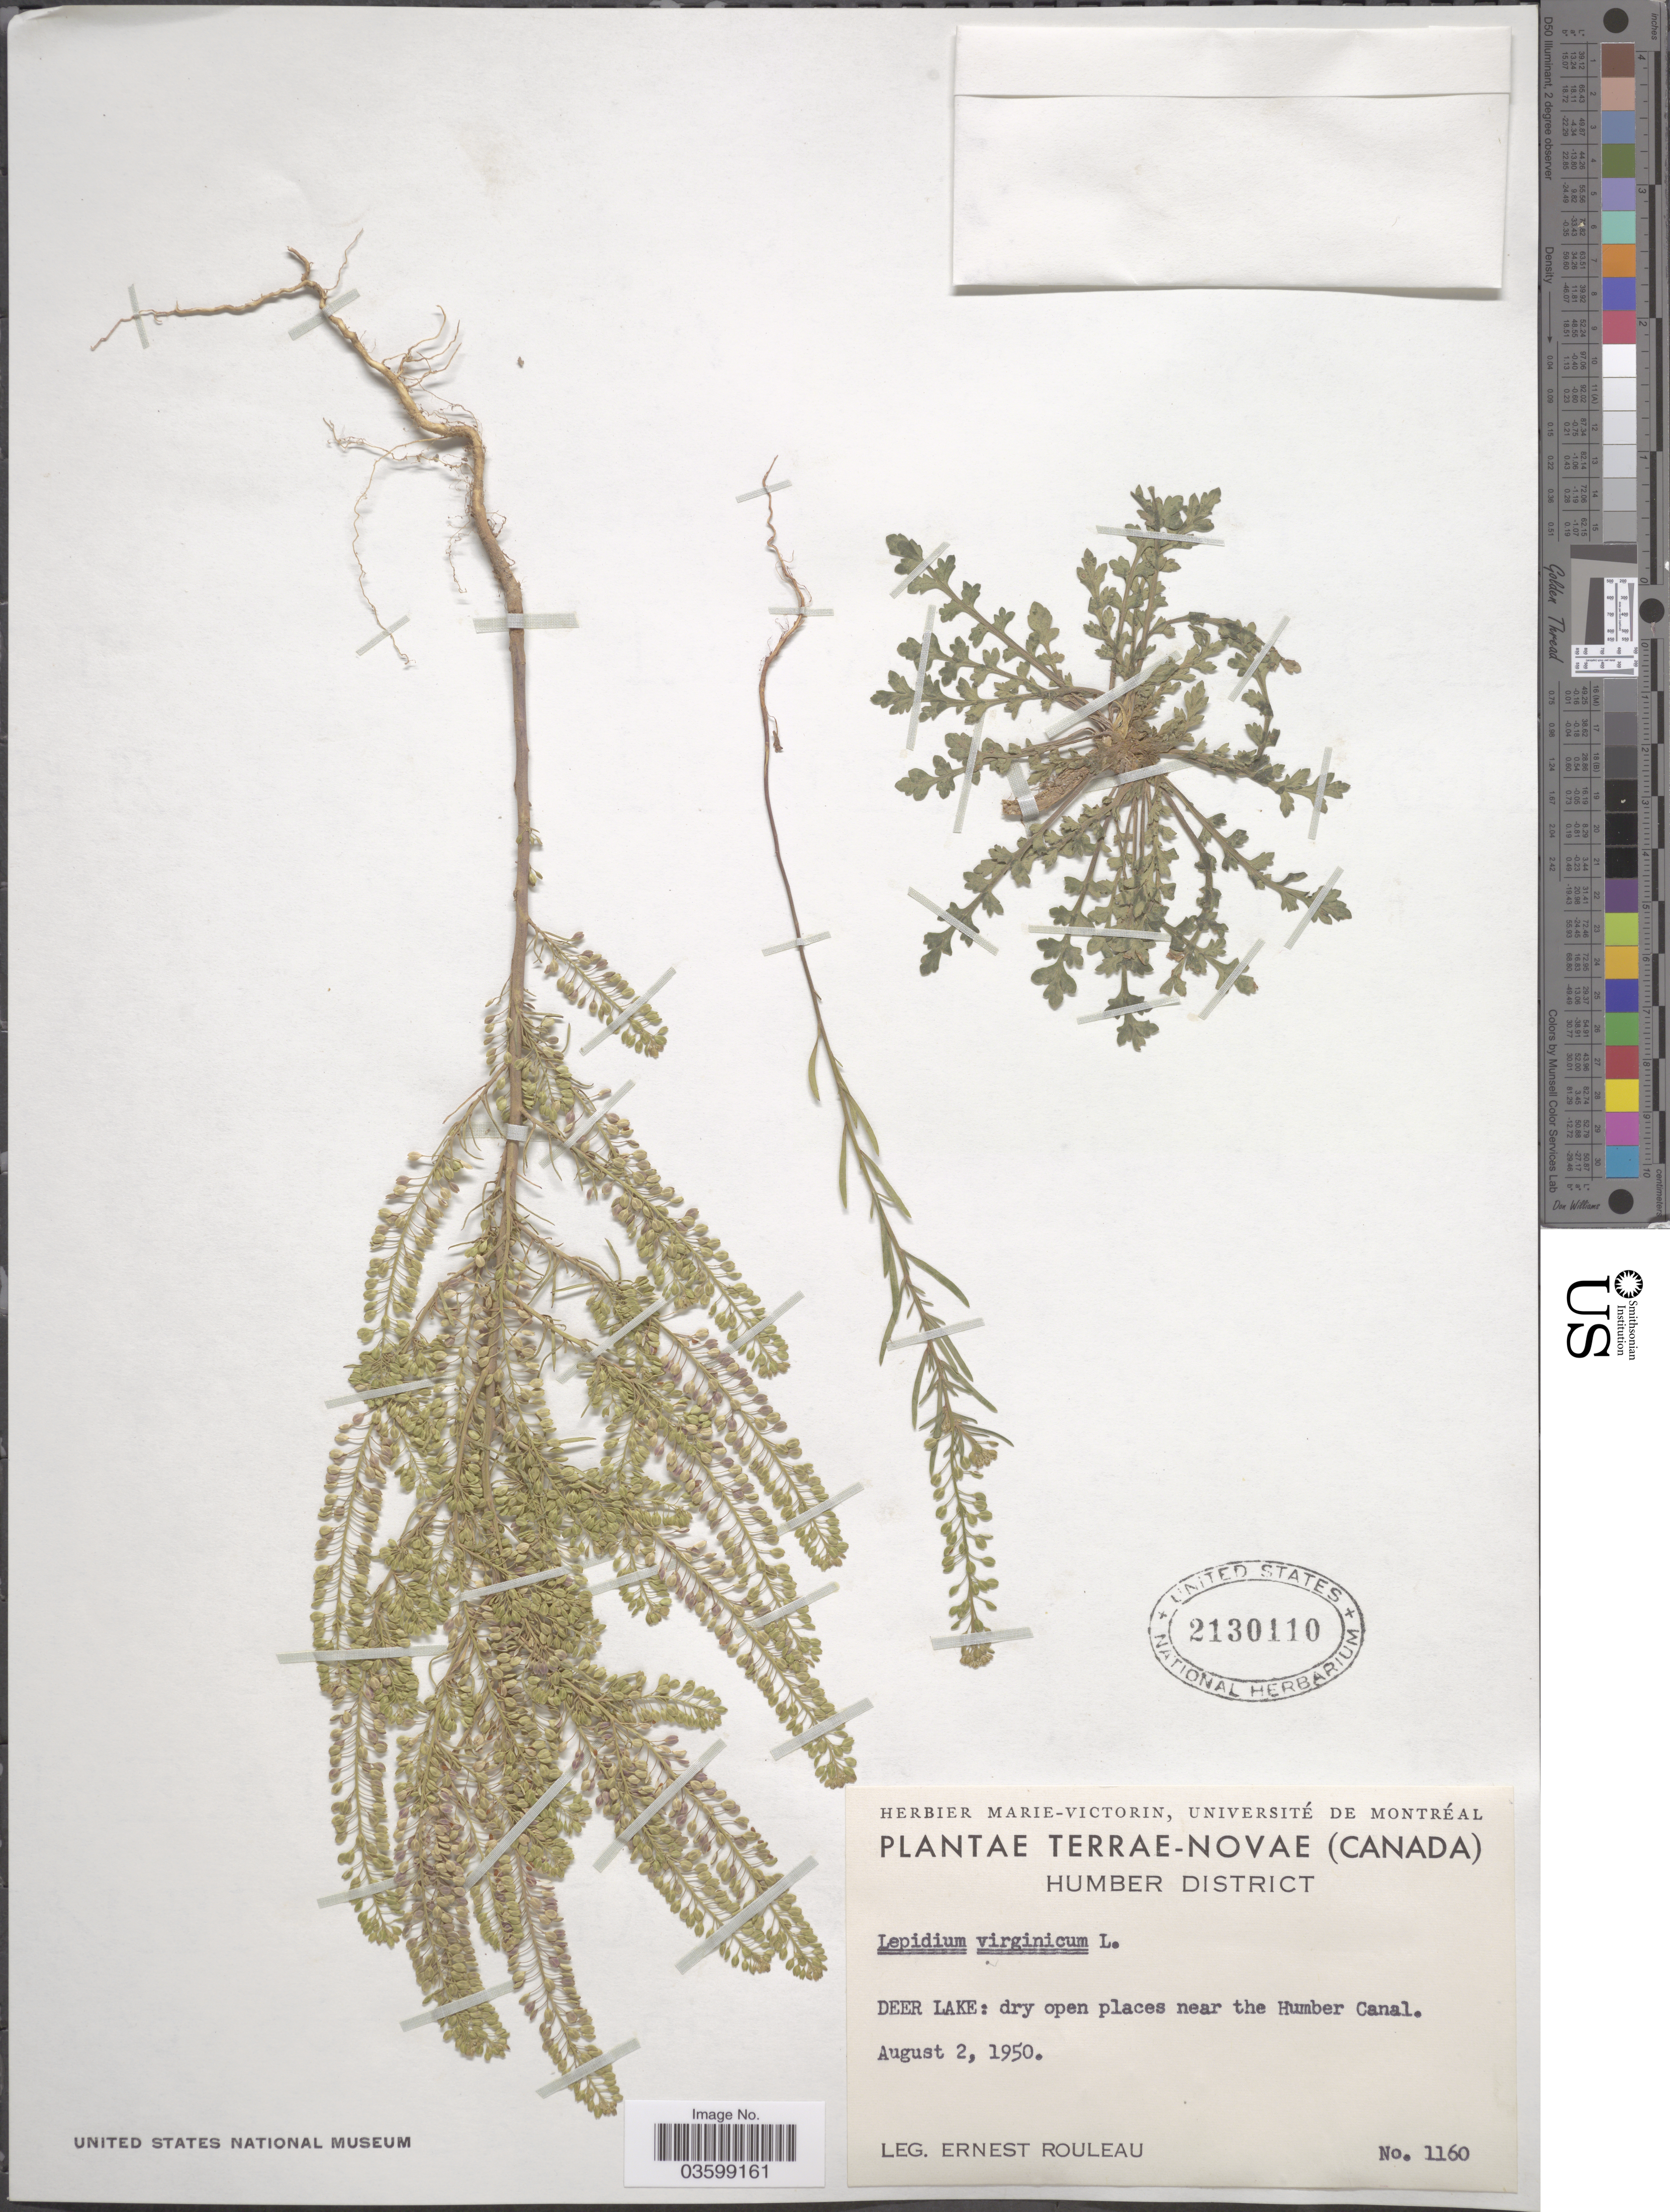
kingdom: Plantae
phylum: Tracheophyta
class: Magnoliopsida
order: Brassicales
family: Brassicaceae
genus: Lepidium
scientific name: Lepidium ruderale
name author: Burm. f.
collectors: J. Rouleau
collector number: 1160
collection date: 1950-08-02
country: Canada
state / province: Newfoundland and Labrador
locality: Terrae-Novae. Humber District. Deer Lake: dry open places near the Humber Canal.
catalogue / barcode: US 2130110